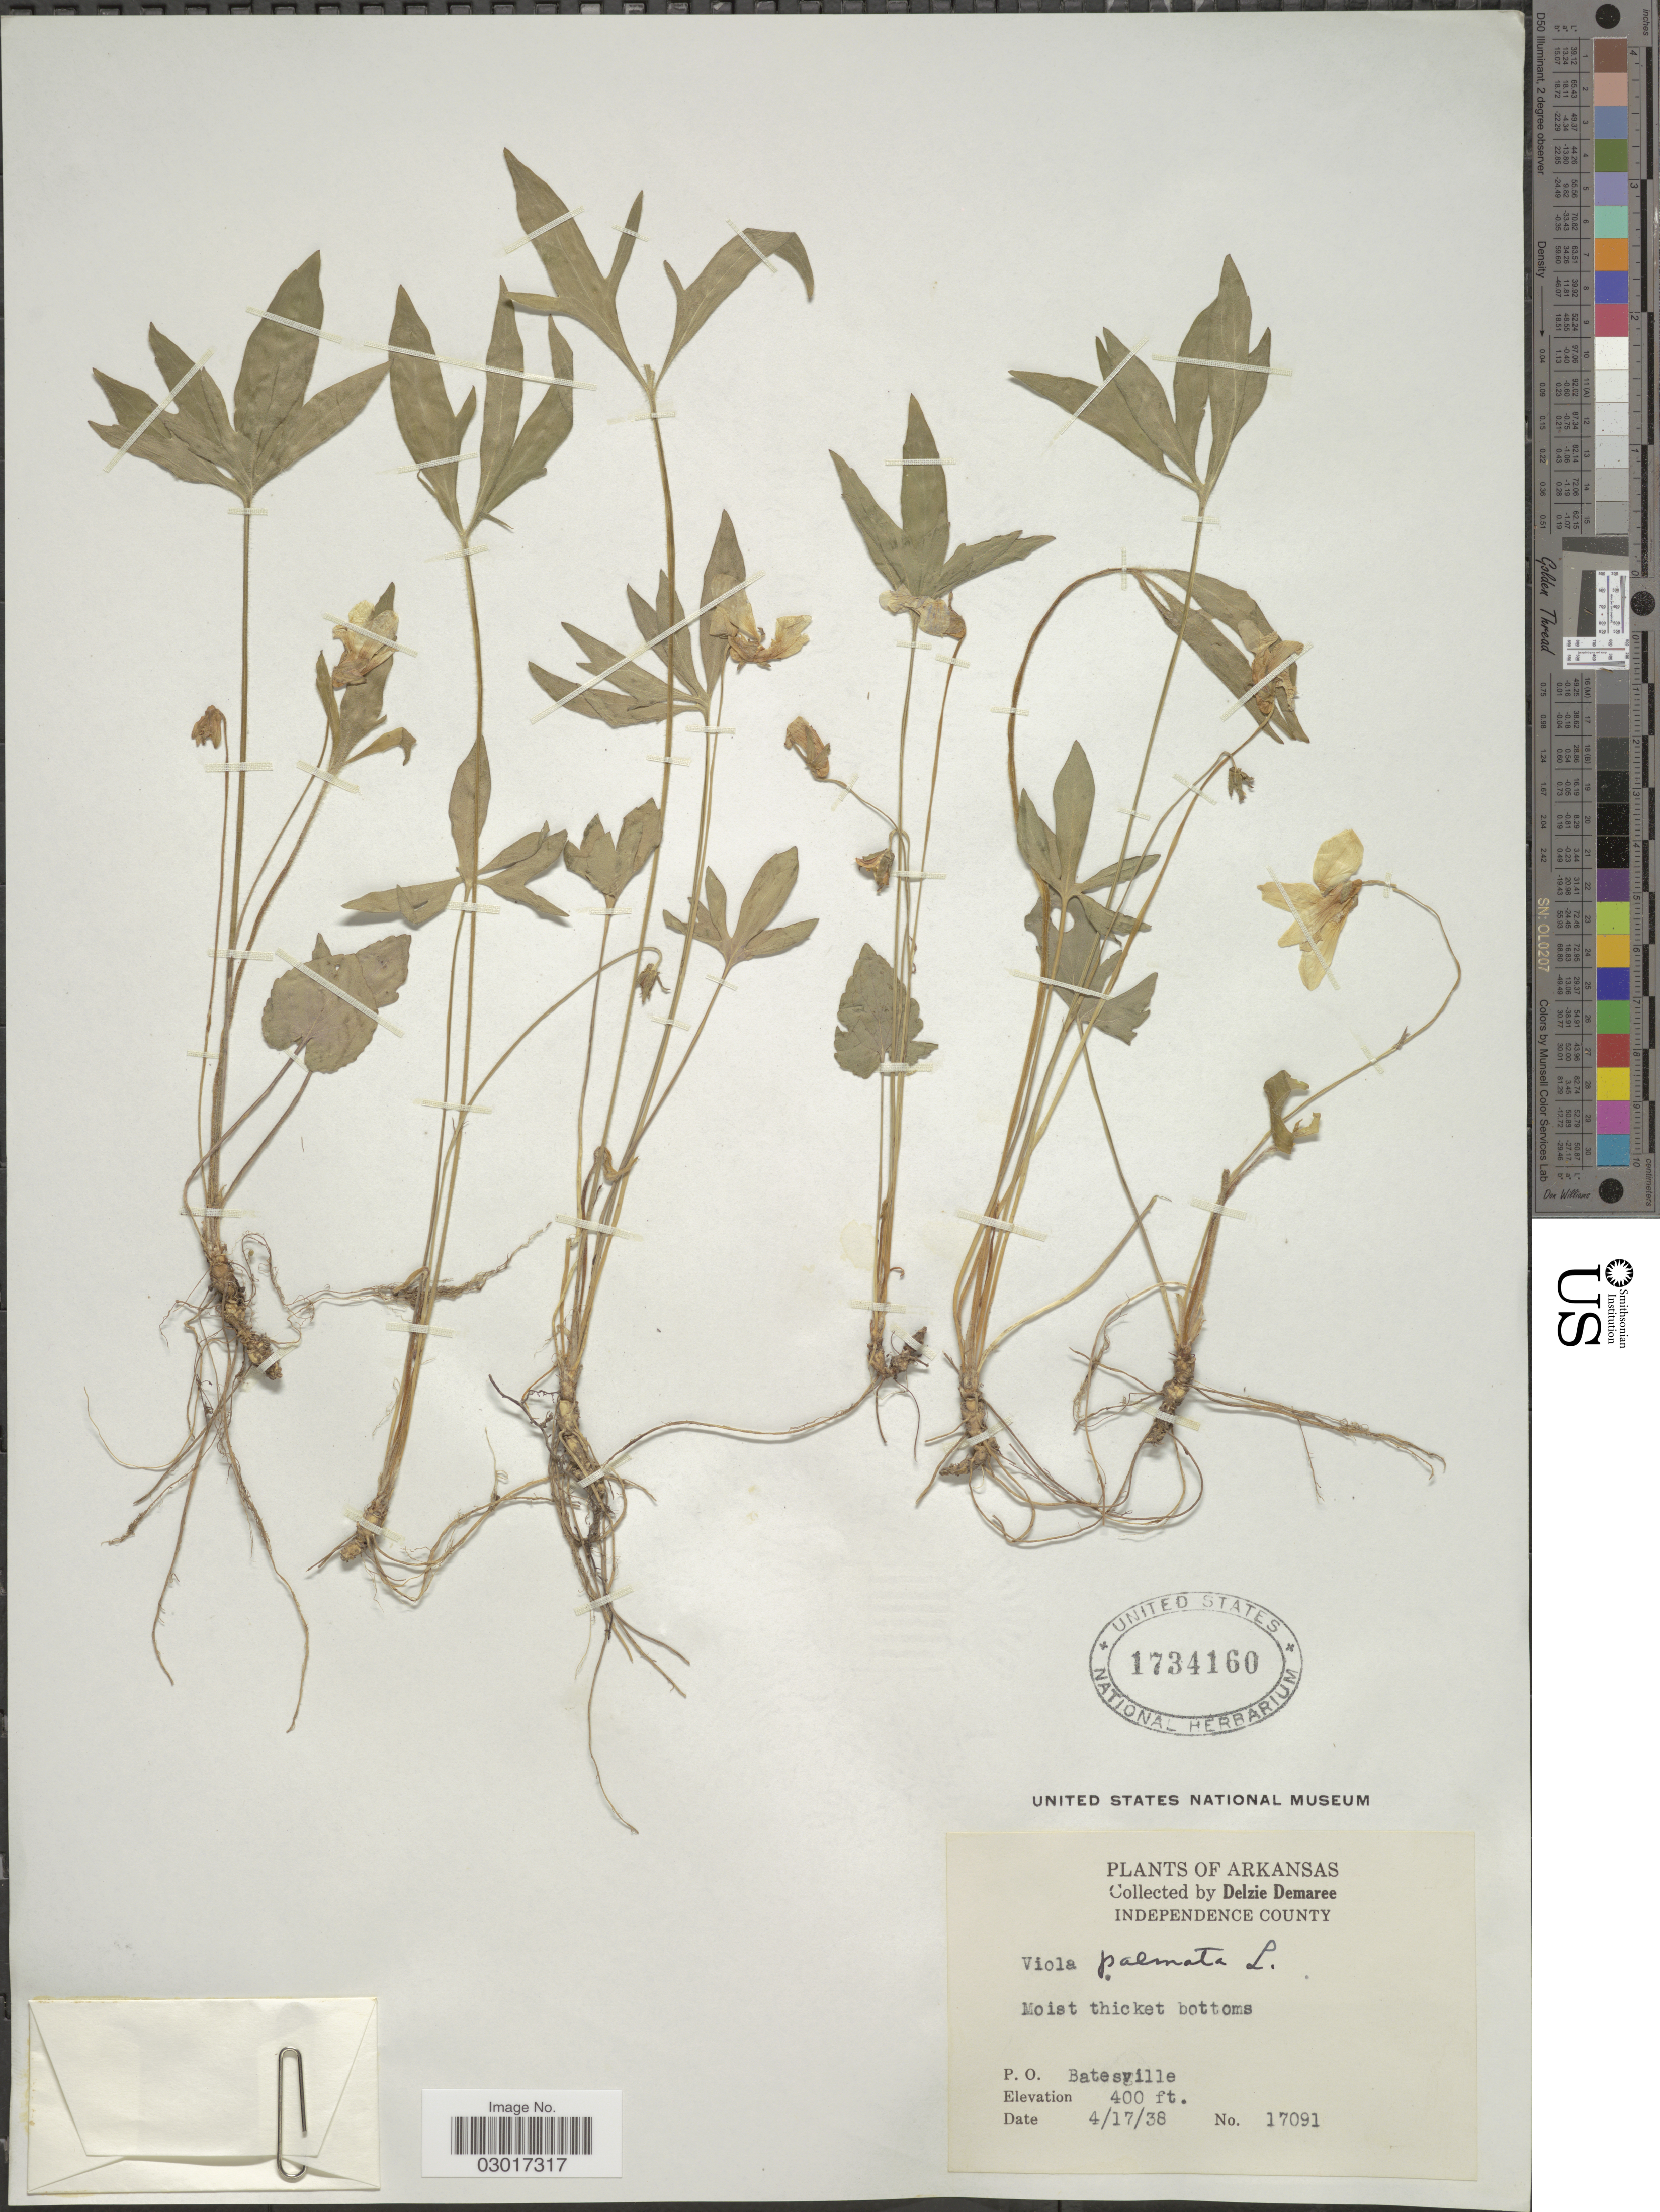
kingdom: Plantae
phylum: Tracheophyta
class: Magnoliopsida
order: Malpighiales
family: Violaceae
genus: Viola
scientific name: Viola triloba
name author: Schwein.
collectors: D. Demaree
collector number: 17091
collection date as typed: Transcribed d/m/y: 17/4/38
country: United States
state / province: Arkansas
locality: Independence County, P.O. Batesville.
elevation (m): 122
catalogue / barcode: US 1734160